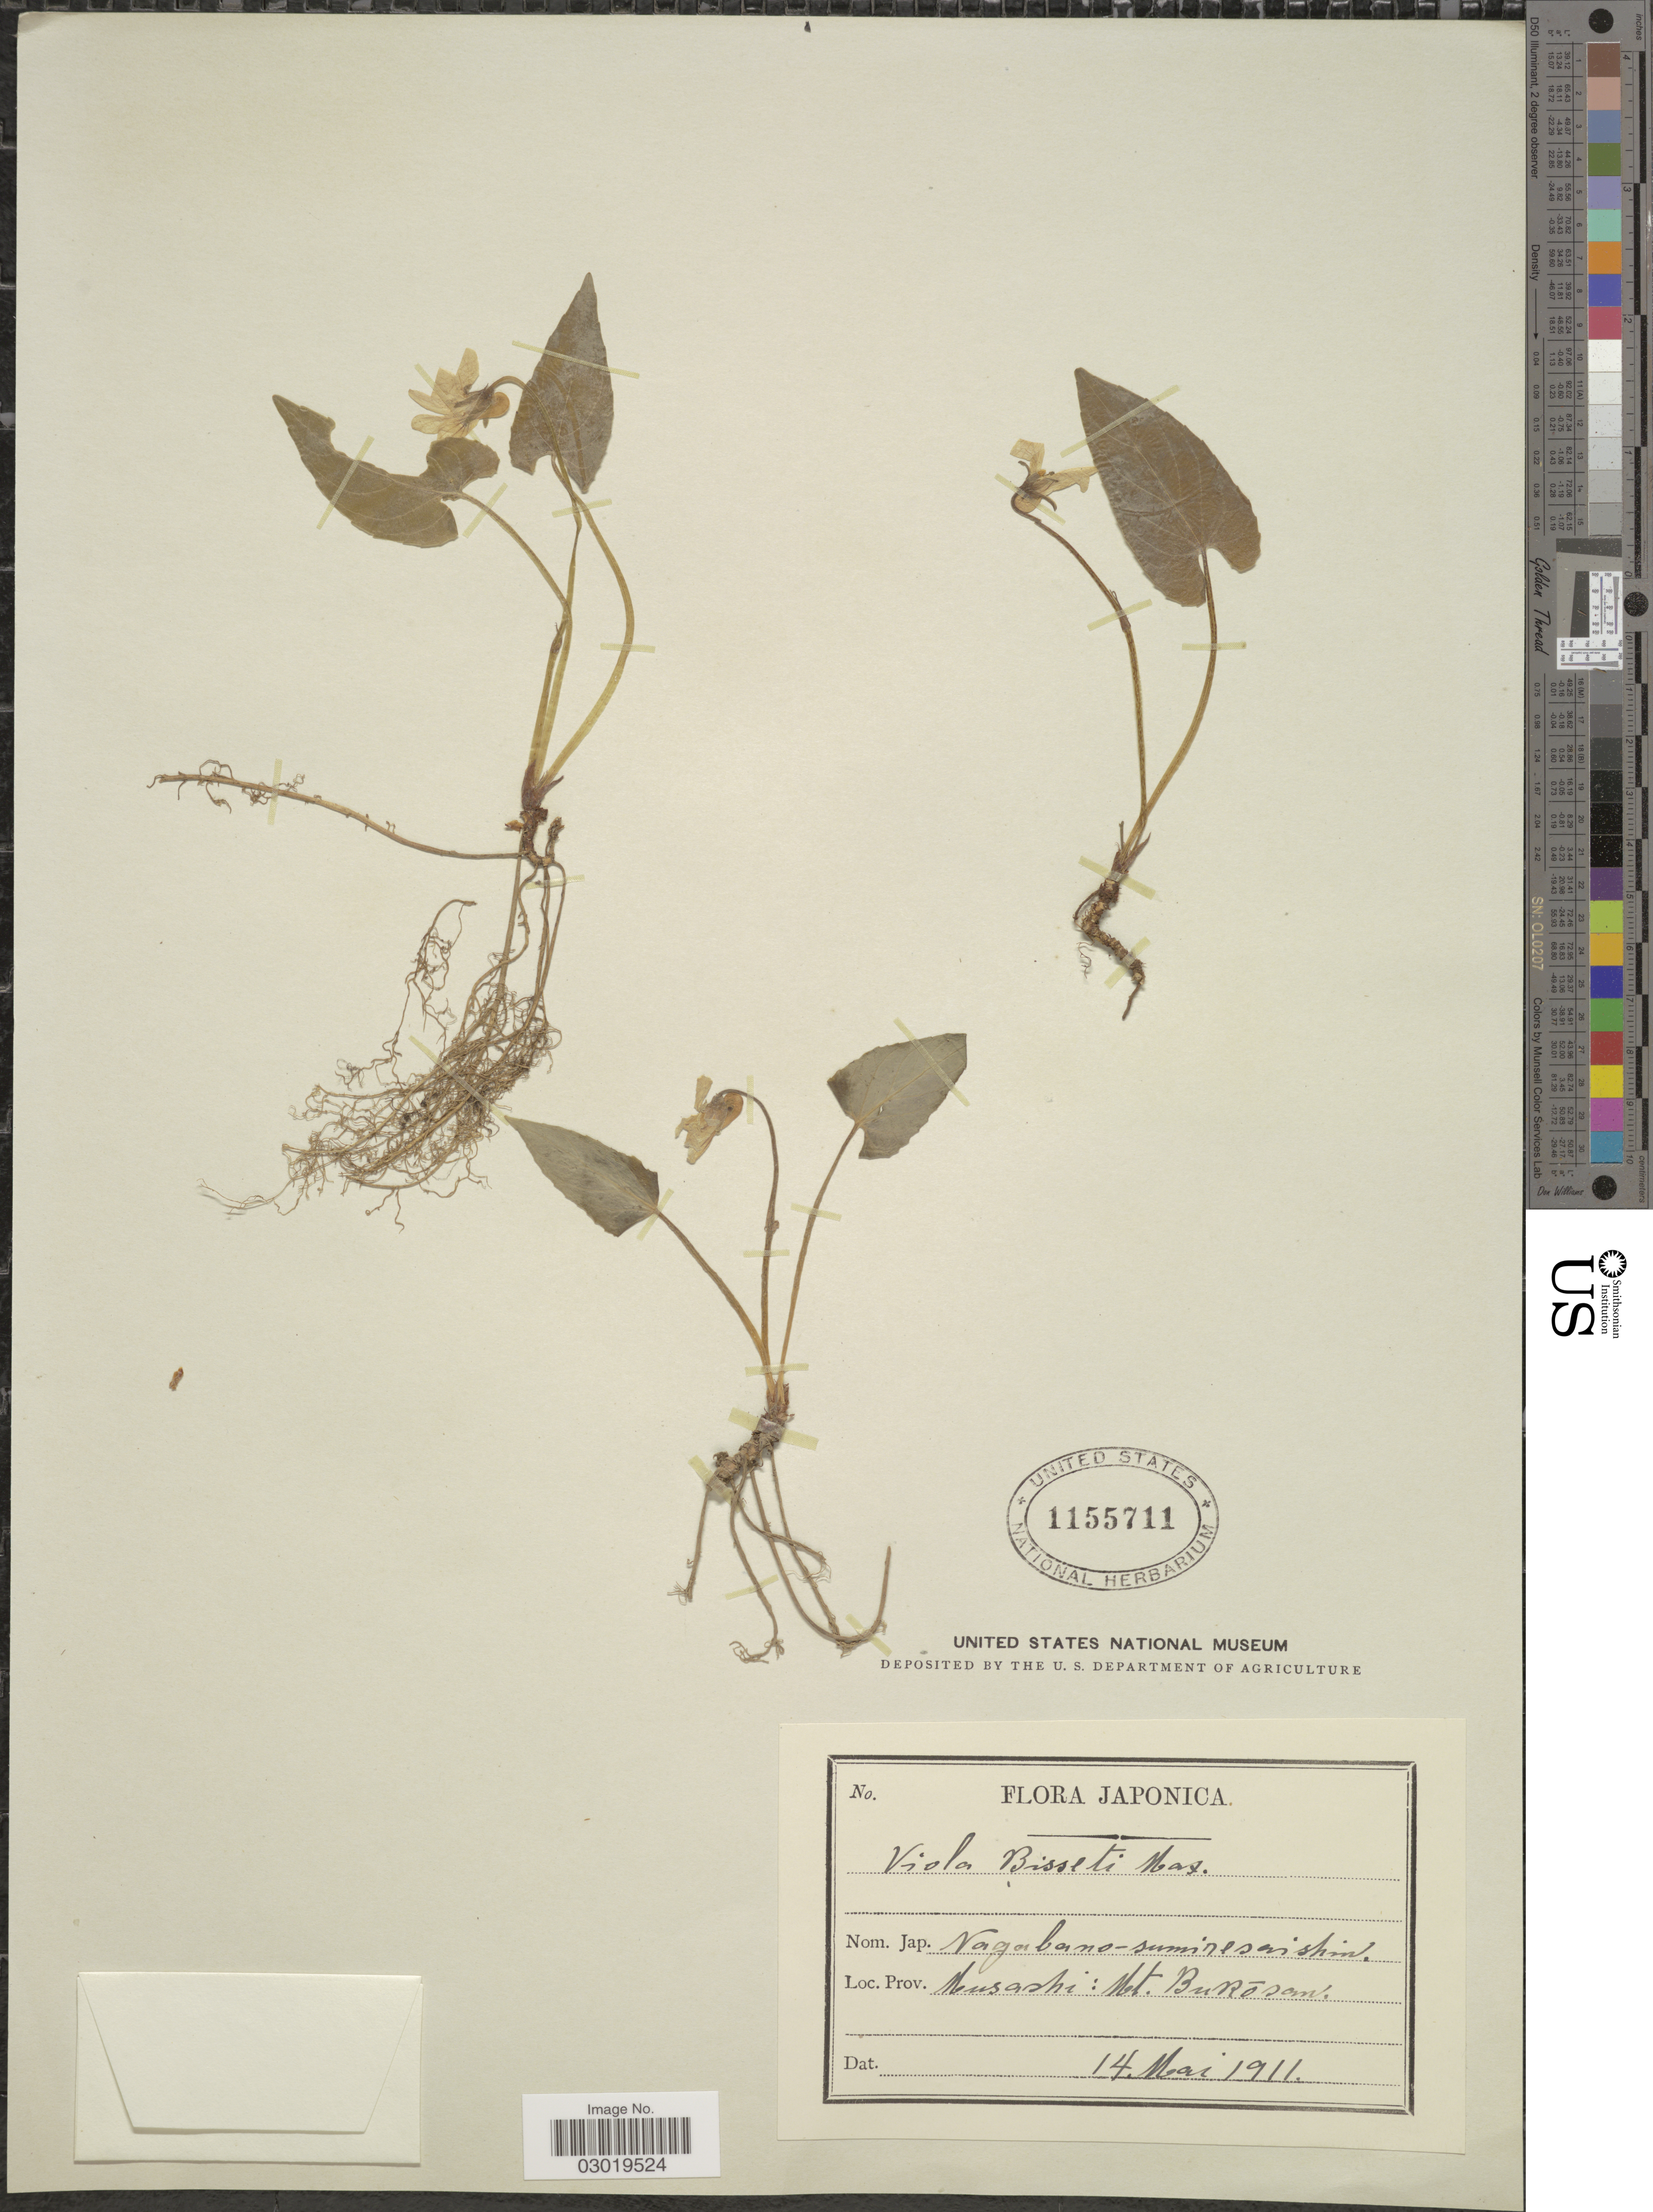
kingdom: Plantae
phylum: Tracheophyta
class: Magnoliopsida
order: Malpighiales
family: Violaceae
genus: Viola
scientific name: Viola x bissellii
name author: House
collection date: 1911-05-14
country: Japan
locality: Prov. Musashi: Mt. Bukosan.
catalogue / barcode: US 1155711